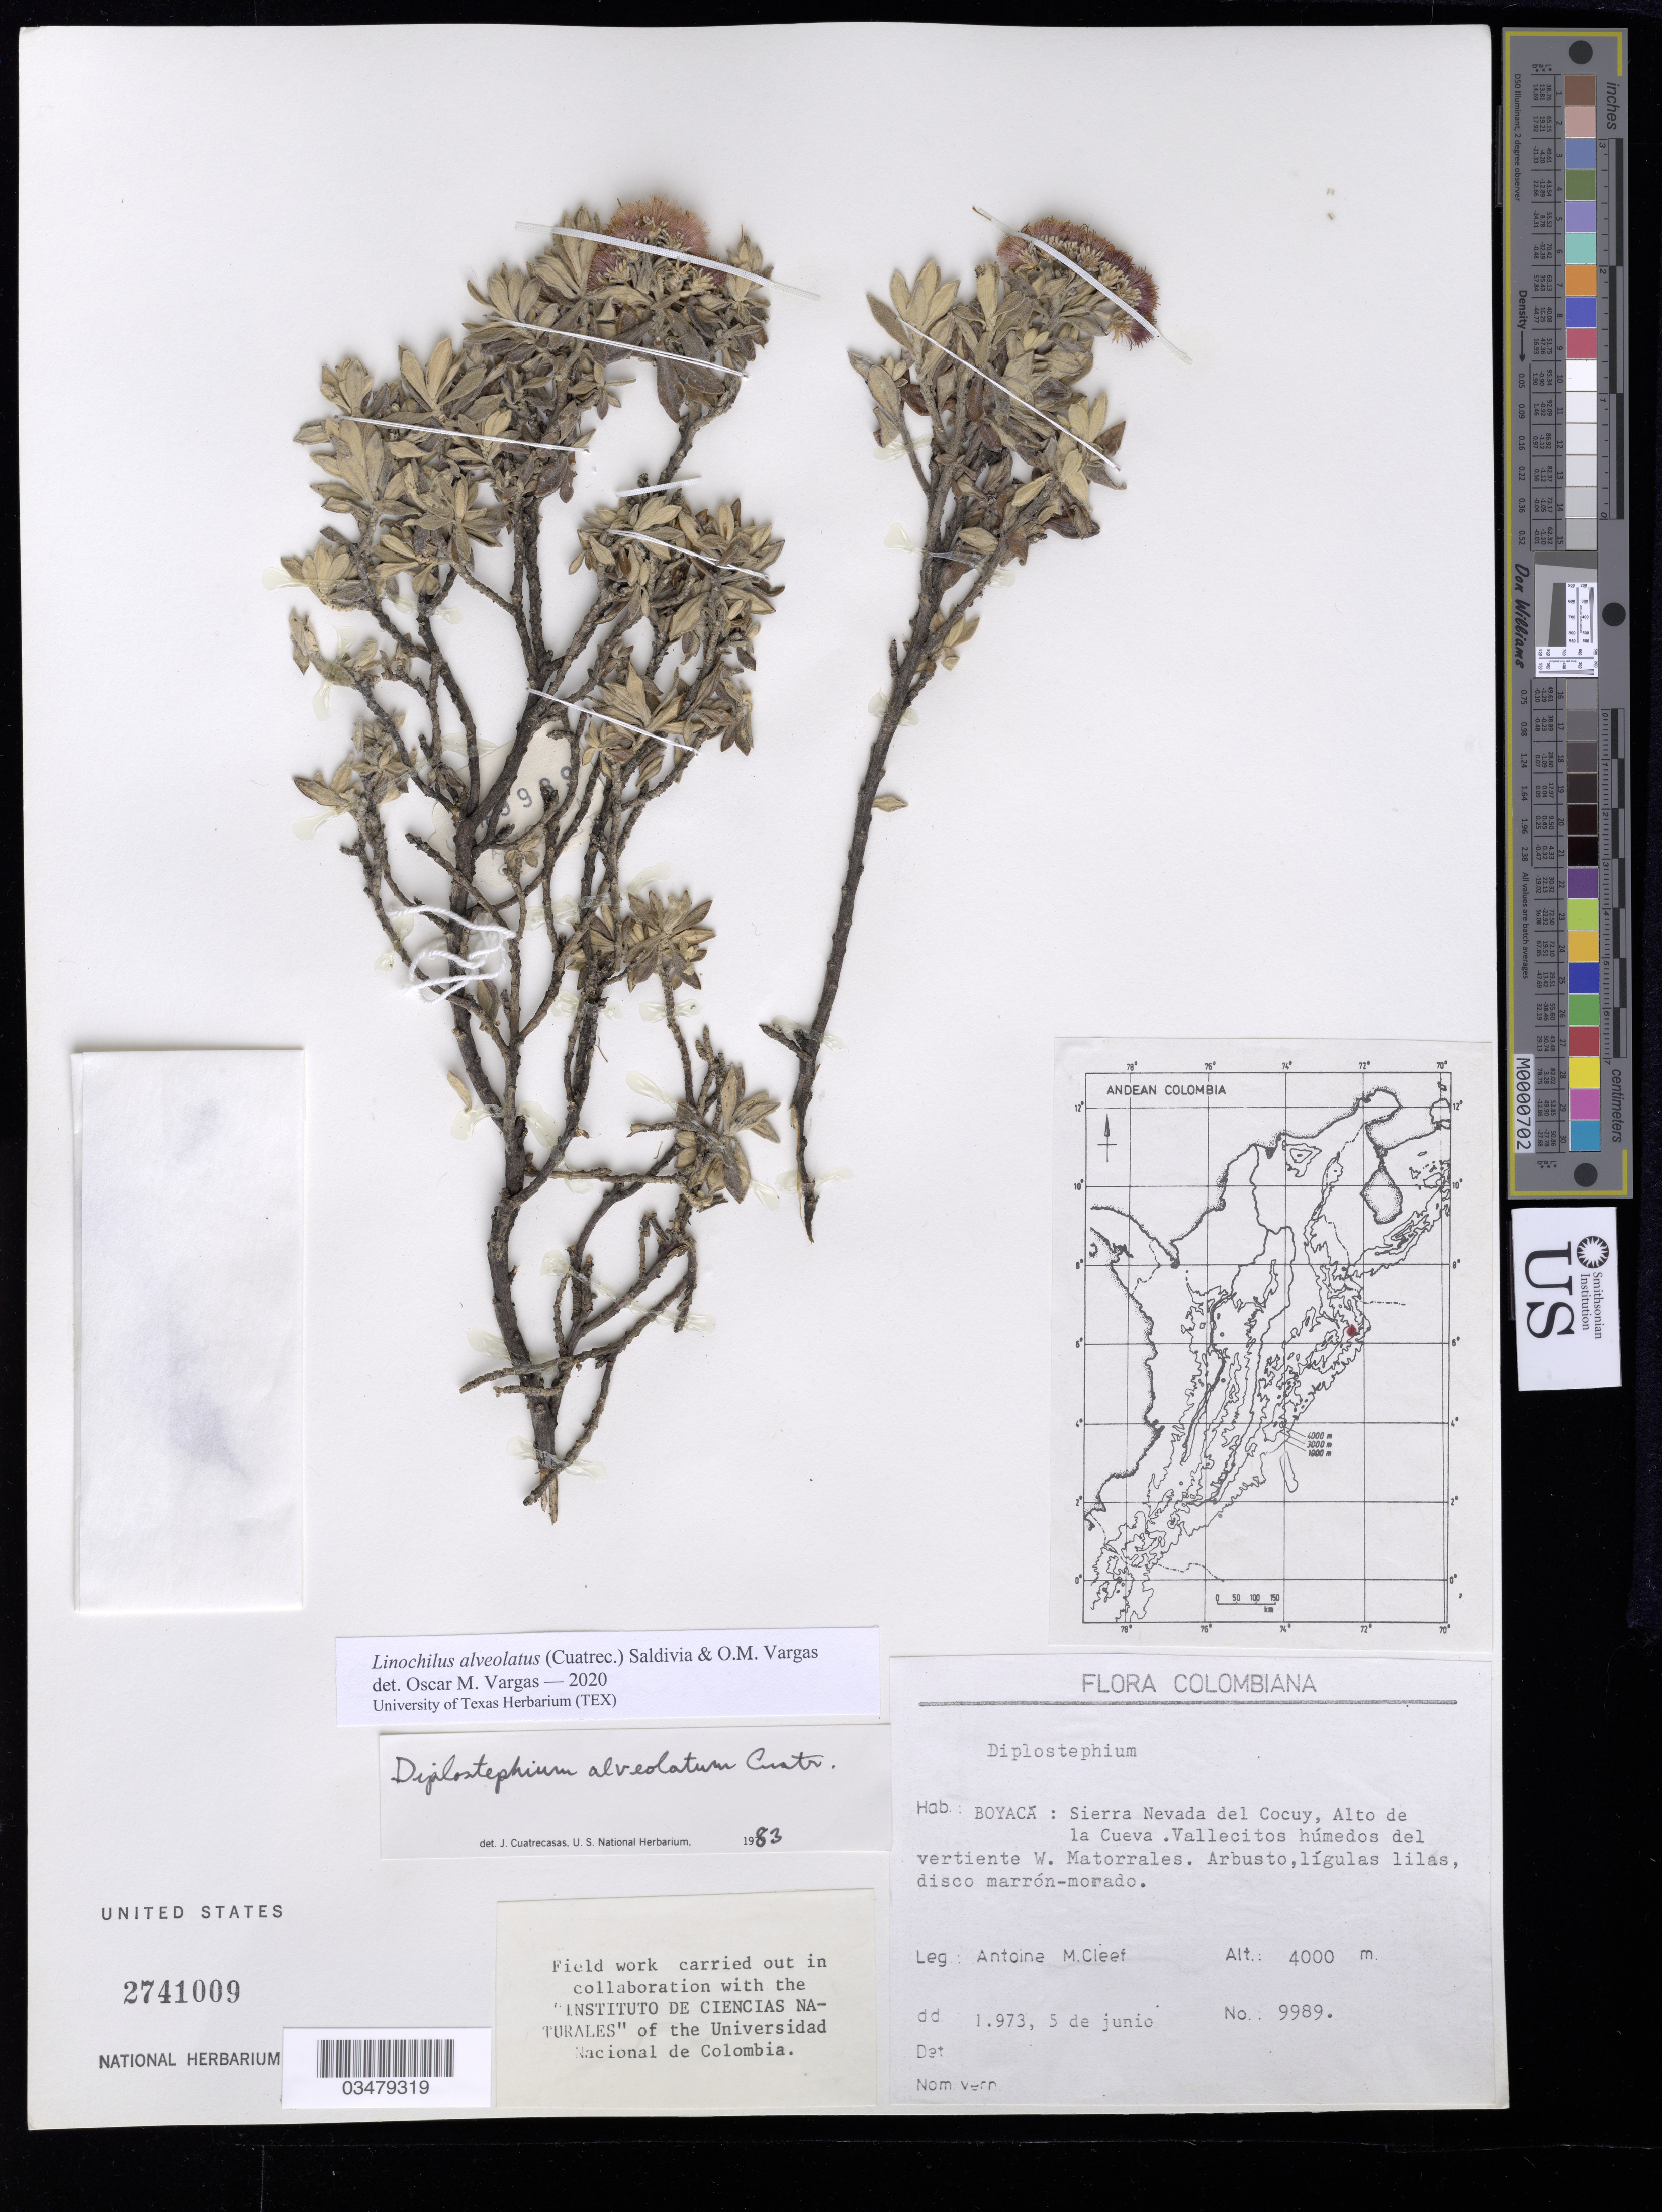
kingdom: Plantae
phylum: Tracheophyta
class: Magnoliopsida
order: Asterales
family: Asteraceae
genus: Linochilus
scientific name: Linochilus alveolatus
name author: (Cuatrec.) Saldivia & O.M. Vargas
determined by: Vargas, Oscar M.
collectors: A. M. Cleef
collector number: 9989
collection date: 1973-06-05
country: Colombia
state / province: Boyacá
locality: Sierra Nevada del Cocuy, Alto de la Cueva.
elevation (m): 3885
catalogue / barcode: US 2741009